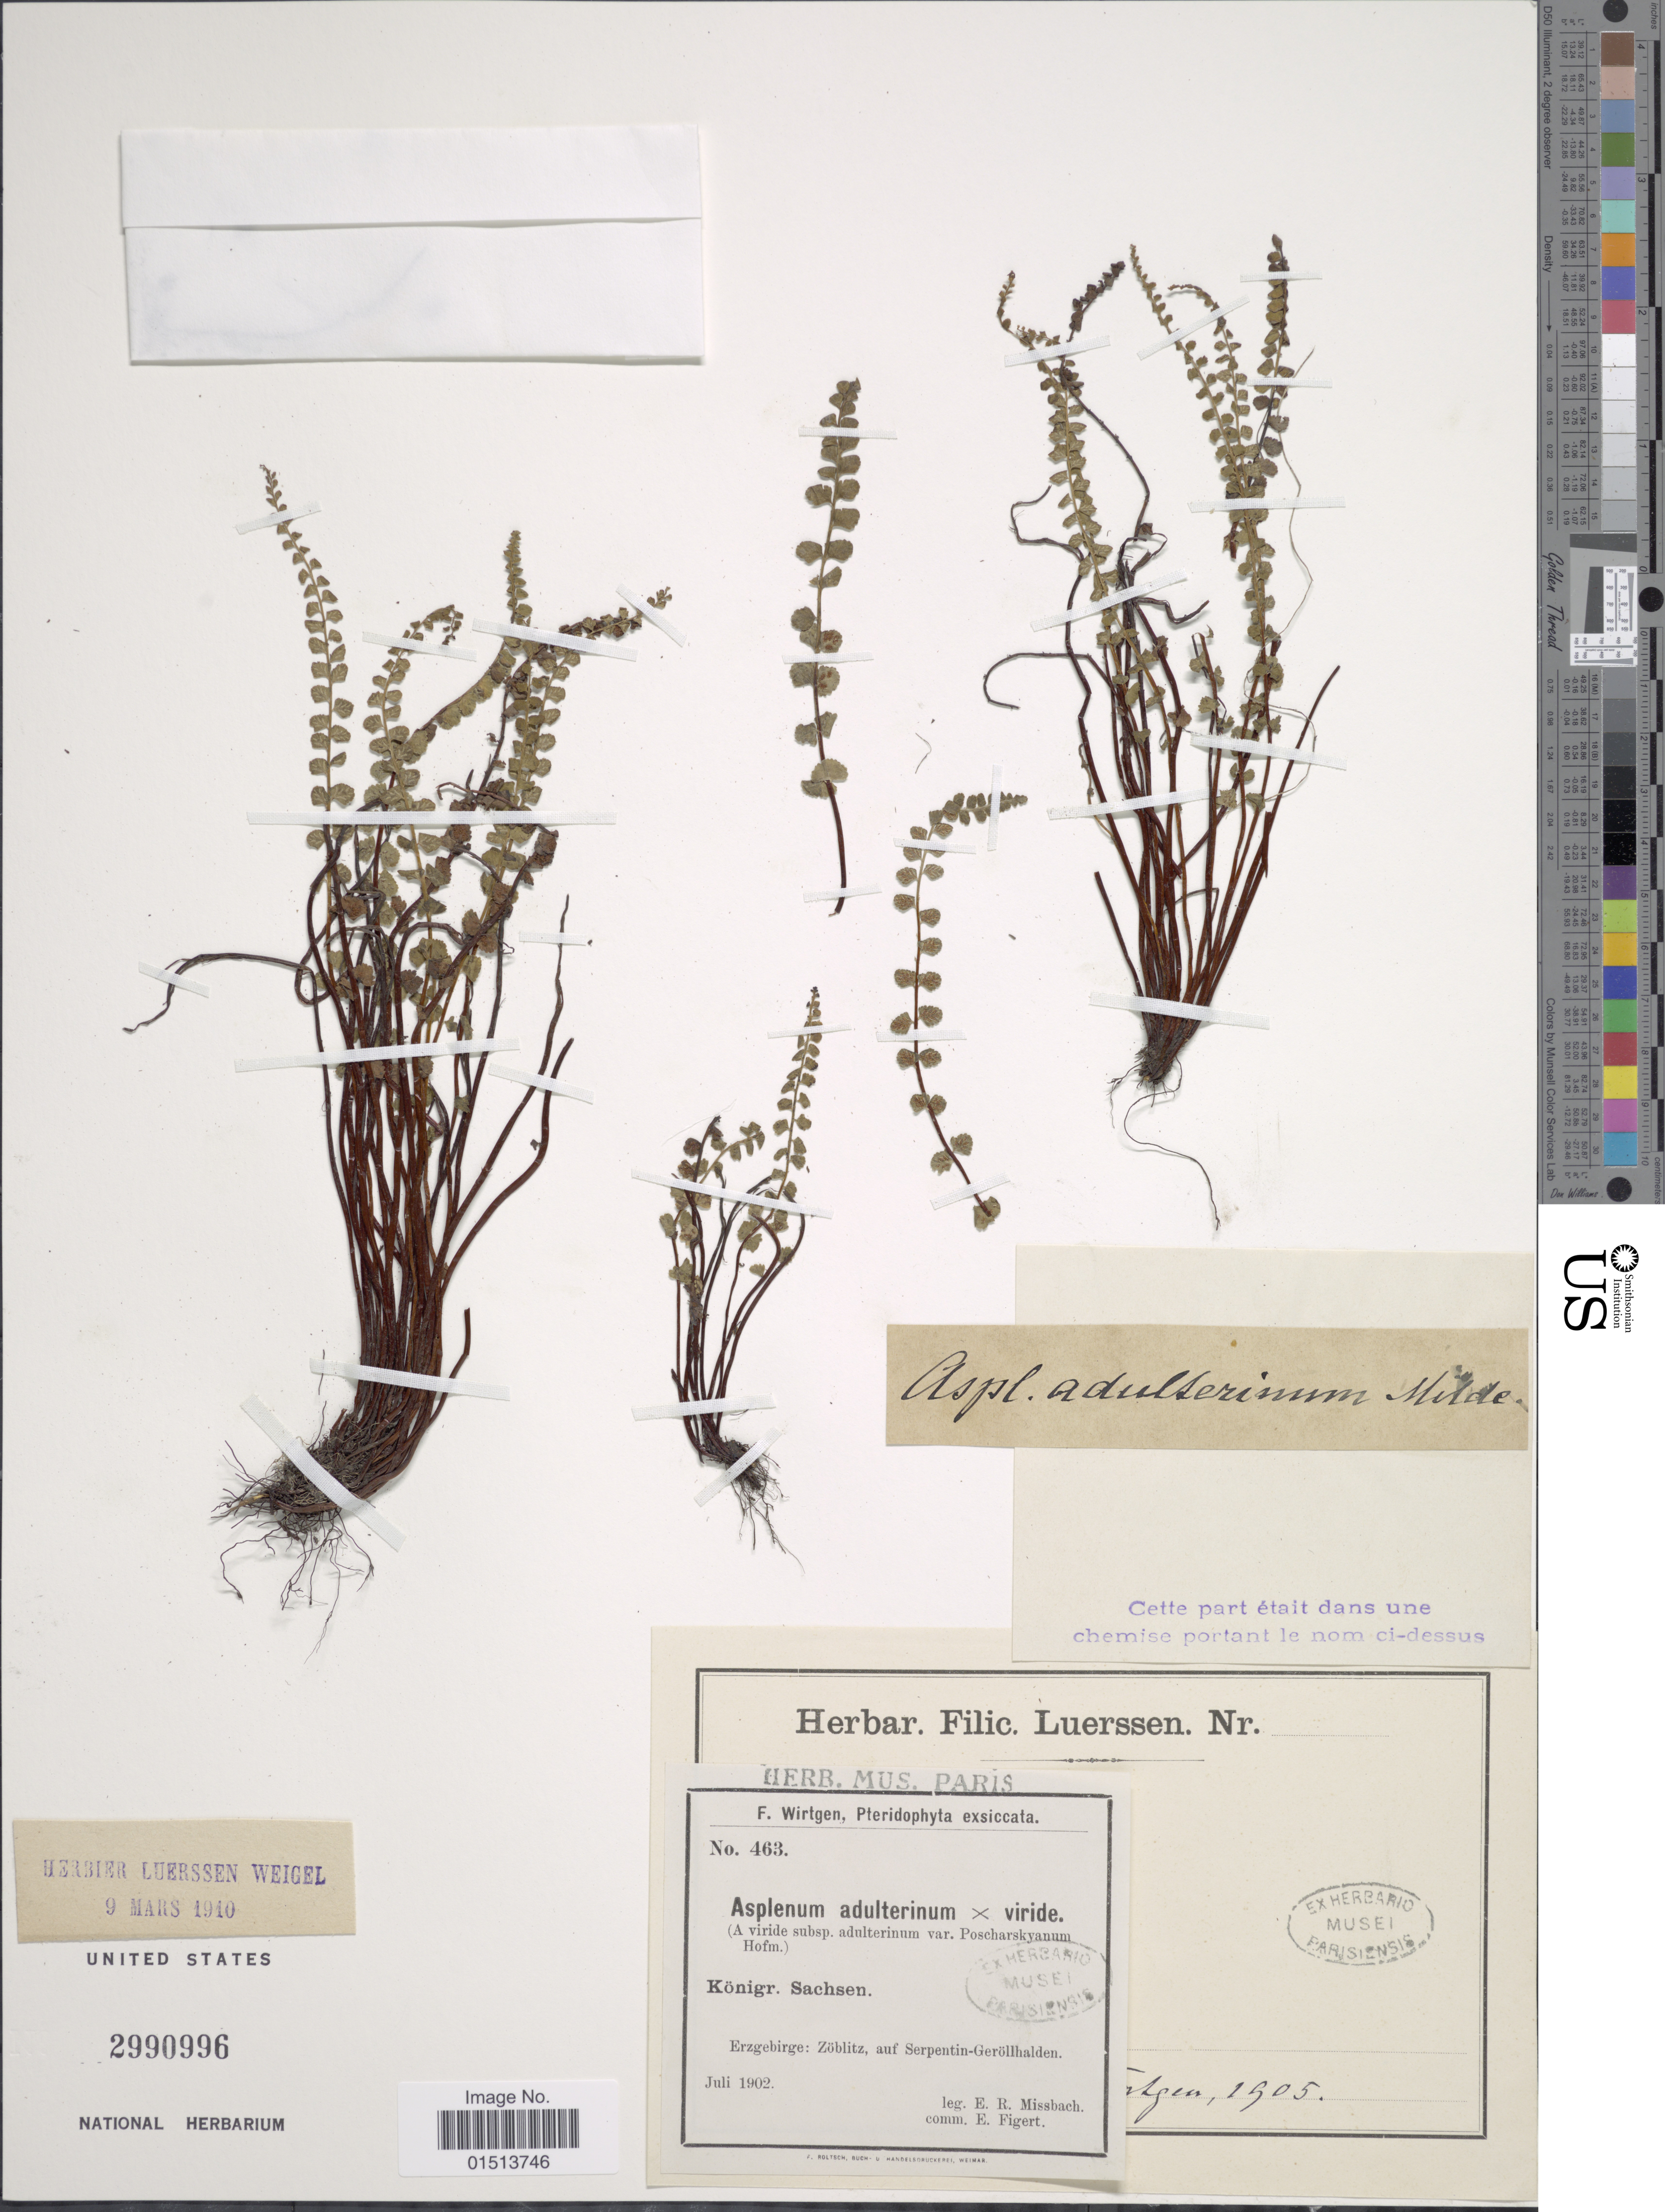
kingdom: Plantae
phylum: Tracheophyta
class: Polypodiopsida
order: Polypodiales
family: Aspleniaceae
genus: Asplenium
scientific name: Asplenium adulterinum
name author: Milde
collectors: E. Missbach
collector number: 463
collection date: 1902-07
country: Germany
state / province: Sachsen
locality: Königr, Erzegebirge: Zöblitz, auf Serpentin-Geröllhalden.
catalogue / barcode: US 2990996